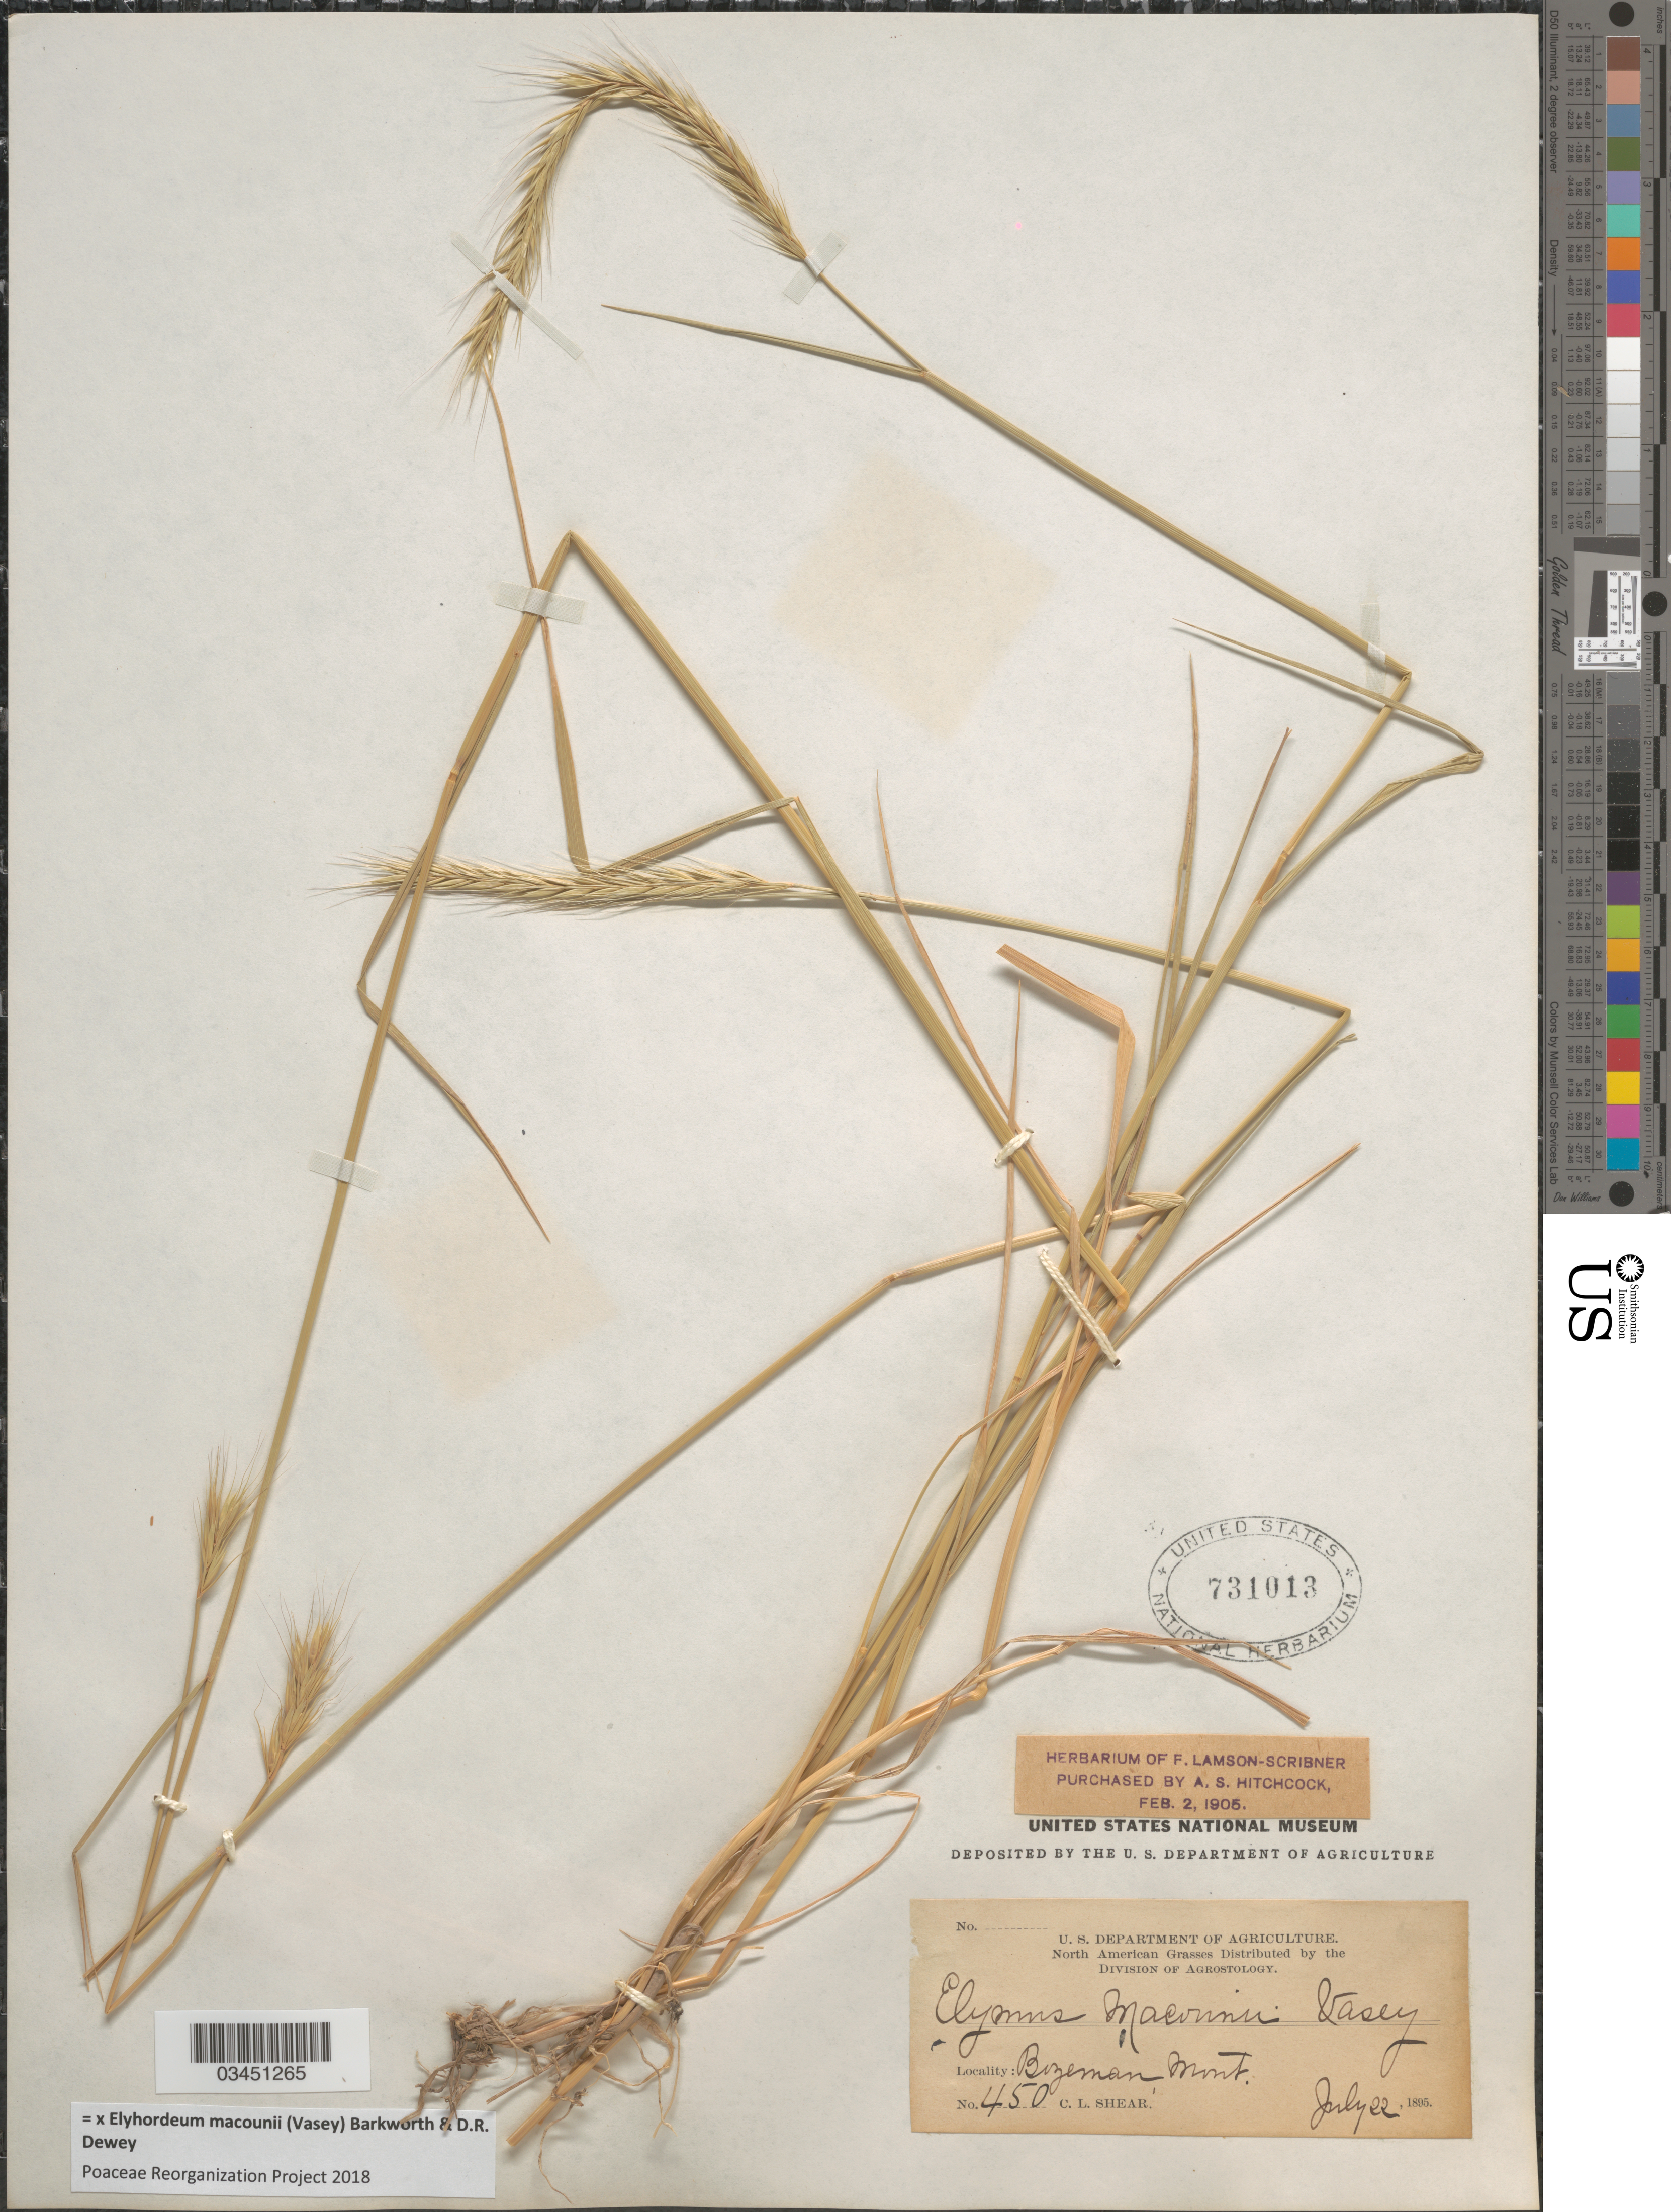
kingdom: Plantae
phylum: Tracheophyta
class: Liliopsida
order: Poales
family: Poaceae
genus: Elyhordeum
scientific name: x Elyhordeum macounii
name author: (Vasey) Barkworth & Dewey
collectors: C. L. Shear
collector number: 450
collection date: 1895-07-22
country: United States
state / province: Montana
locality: Bozeman.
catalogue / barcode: US 731013